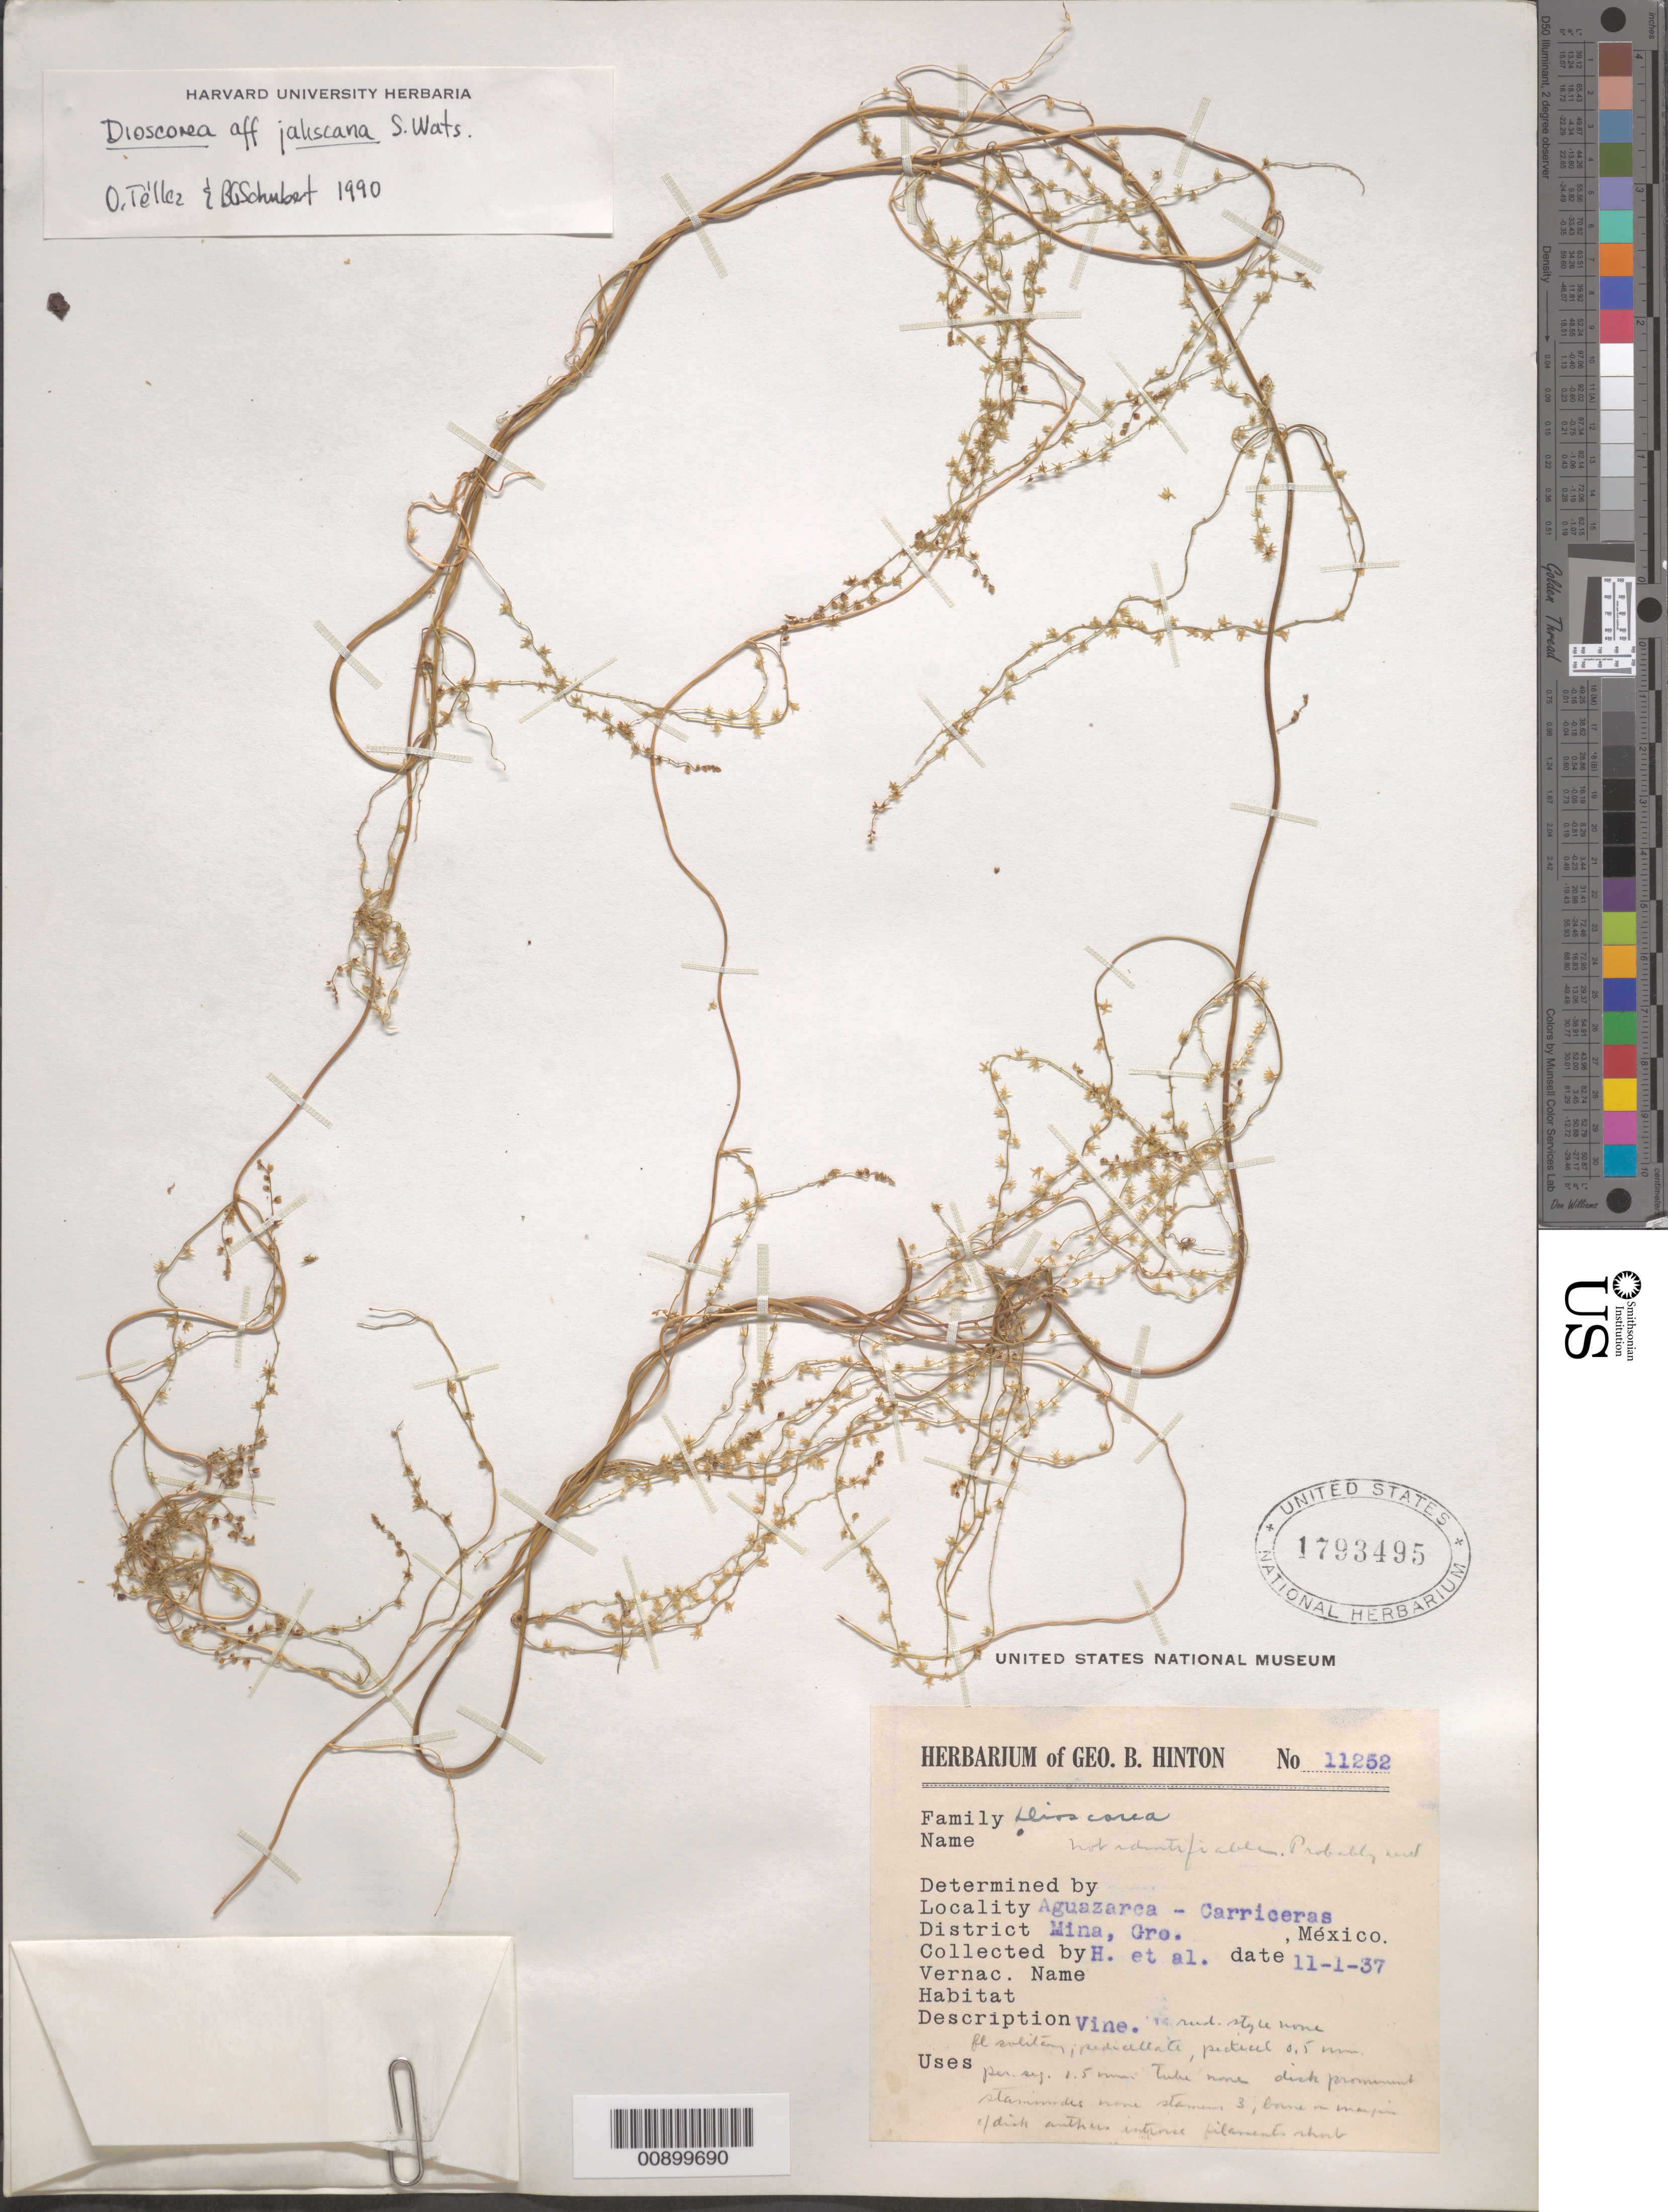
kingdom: Plantae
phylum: Tracheophyta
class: Liliopsida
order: Dioscoreales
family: Dioscoreaceae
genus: Dioscorea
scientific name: Dioscorea jaliscana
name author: S. Watson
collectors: G. B. Hinton & et al.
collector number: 11252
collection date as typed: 01 Nov 1937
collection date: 1937-11-01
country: Mexico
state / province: Guerrero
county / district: Mina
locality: Aguazarca - Carriceras, District Mina, Guerrero.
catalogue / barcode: US 1793495